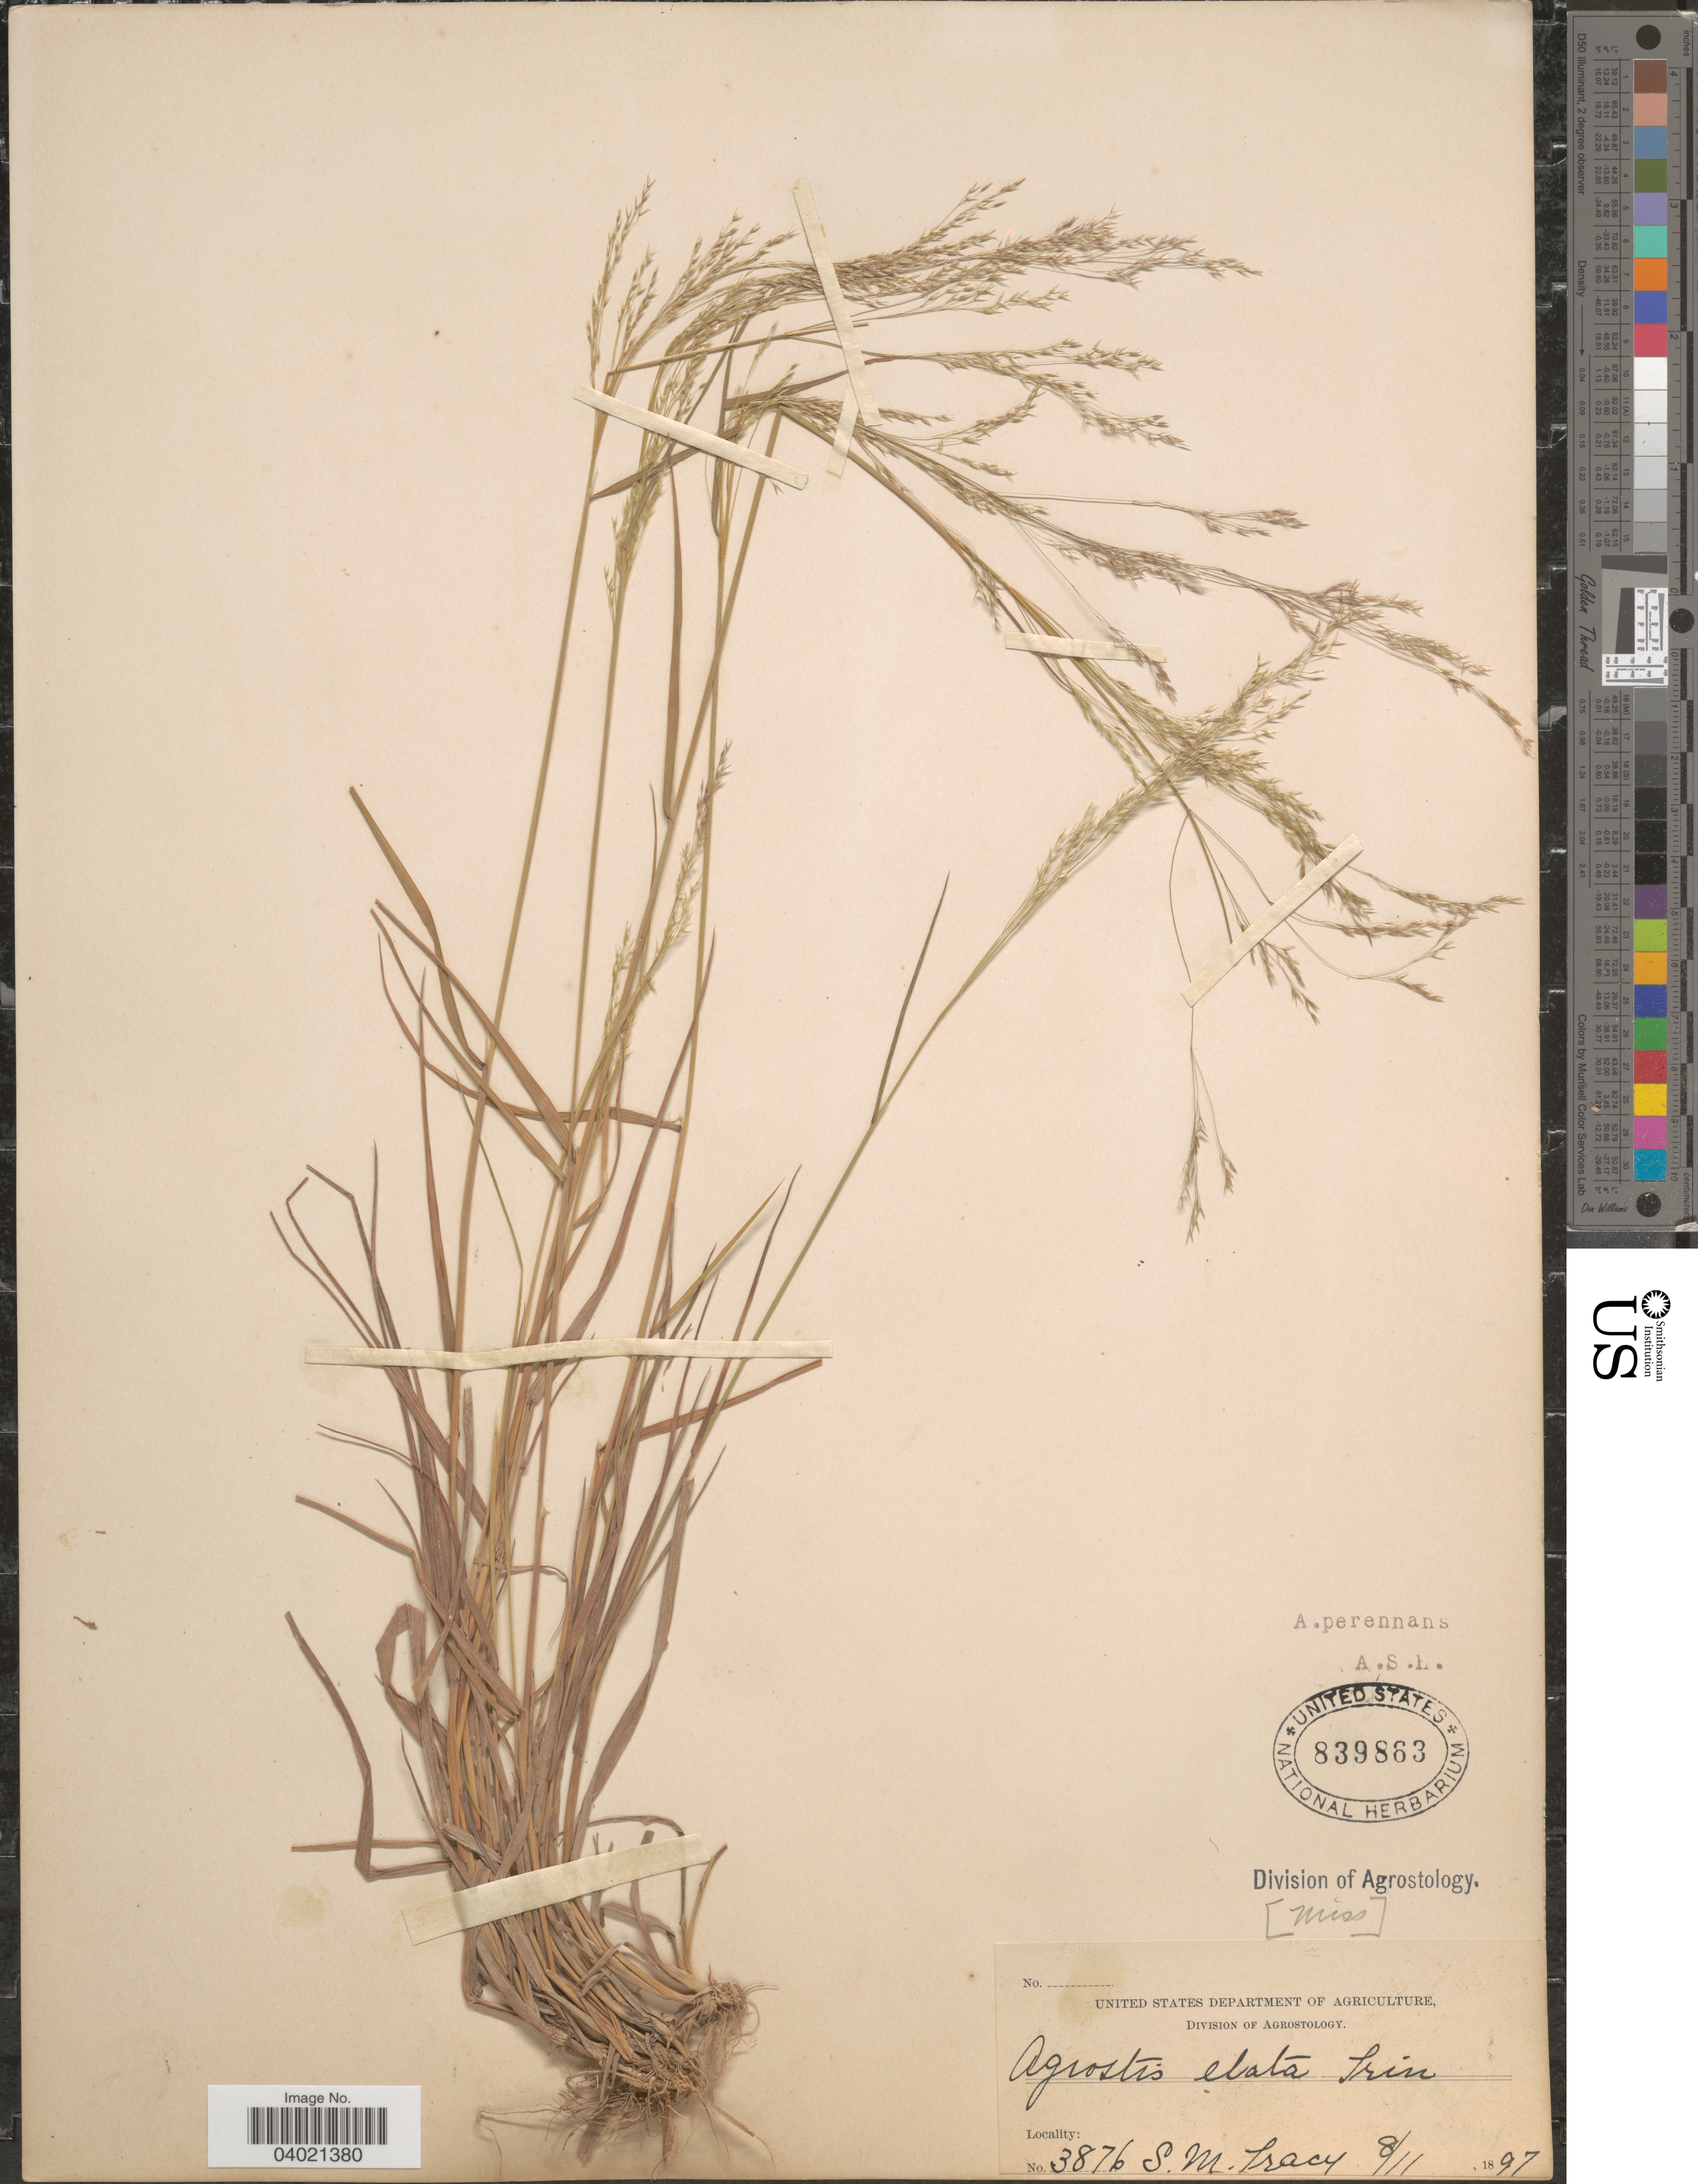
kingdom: Plantae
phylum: Tracheophyta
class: Liliopsida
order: Poales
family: Poaceae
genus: Agrostis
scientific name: Agrostis perennans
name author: (Walter) Tuck.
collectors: S. M. Tracy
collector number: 3876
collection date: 1897-08-11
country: United States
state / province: Mississippi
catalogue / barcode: US 839863